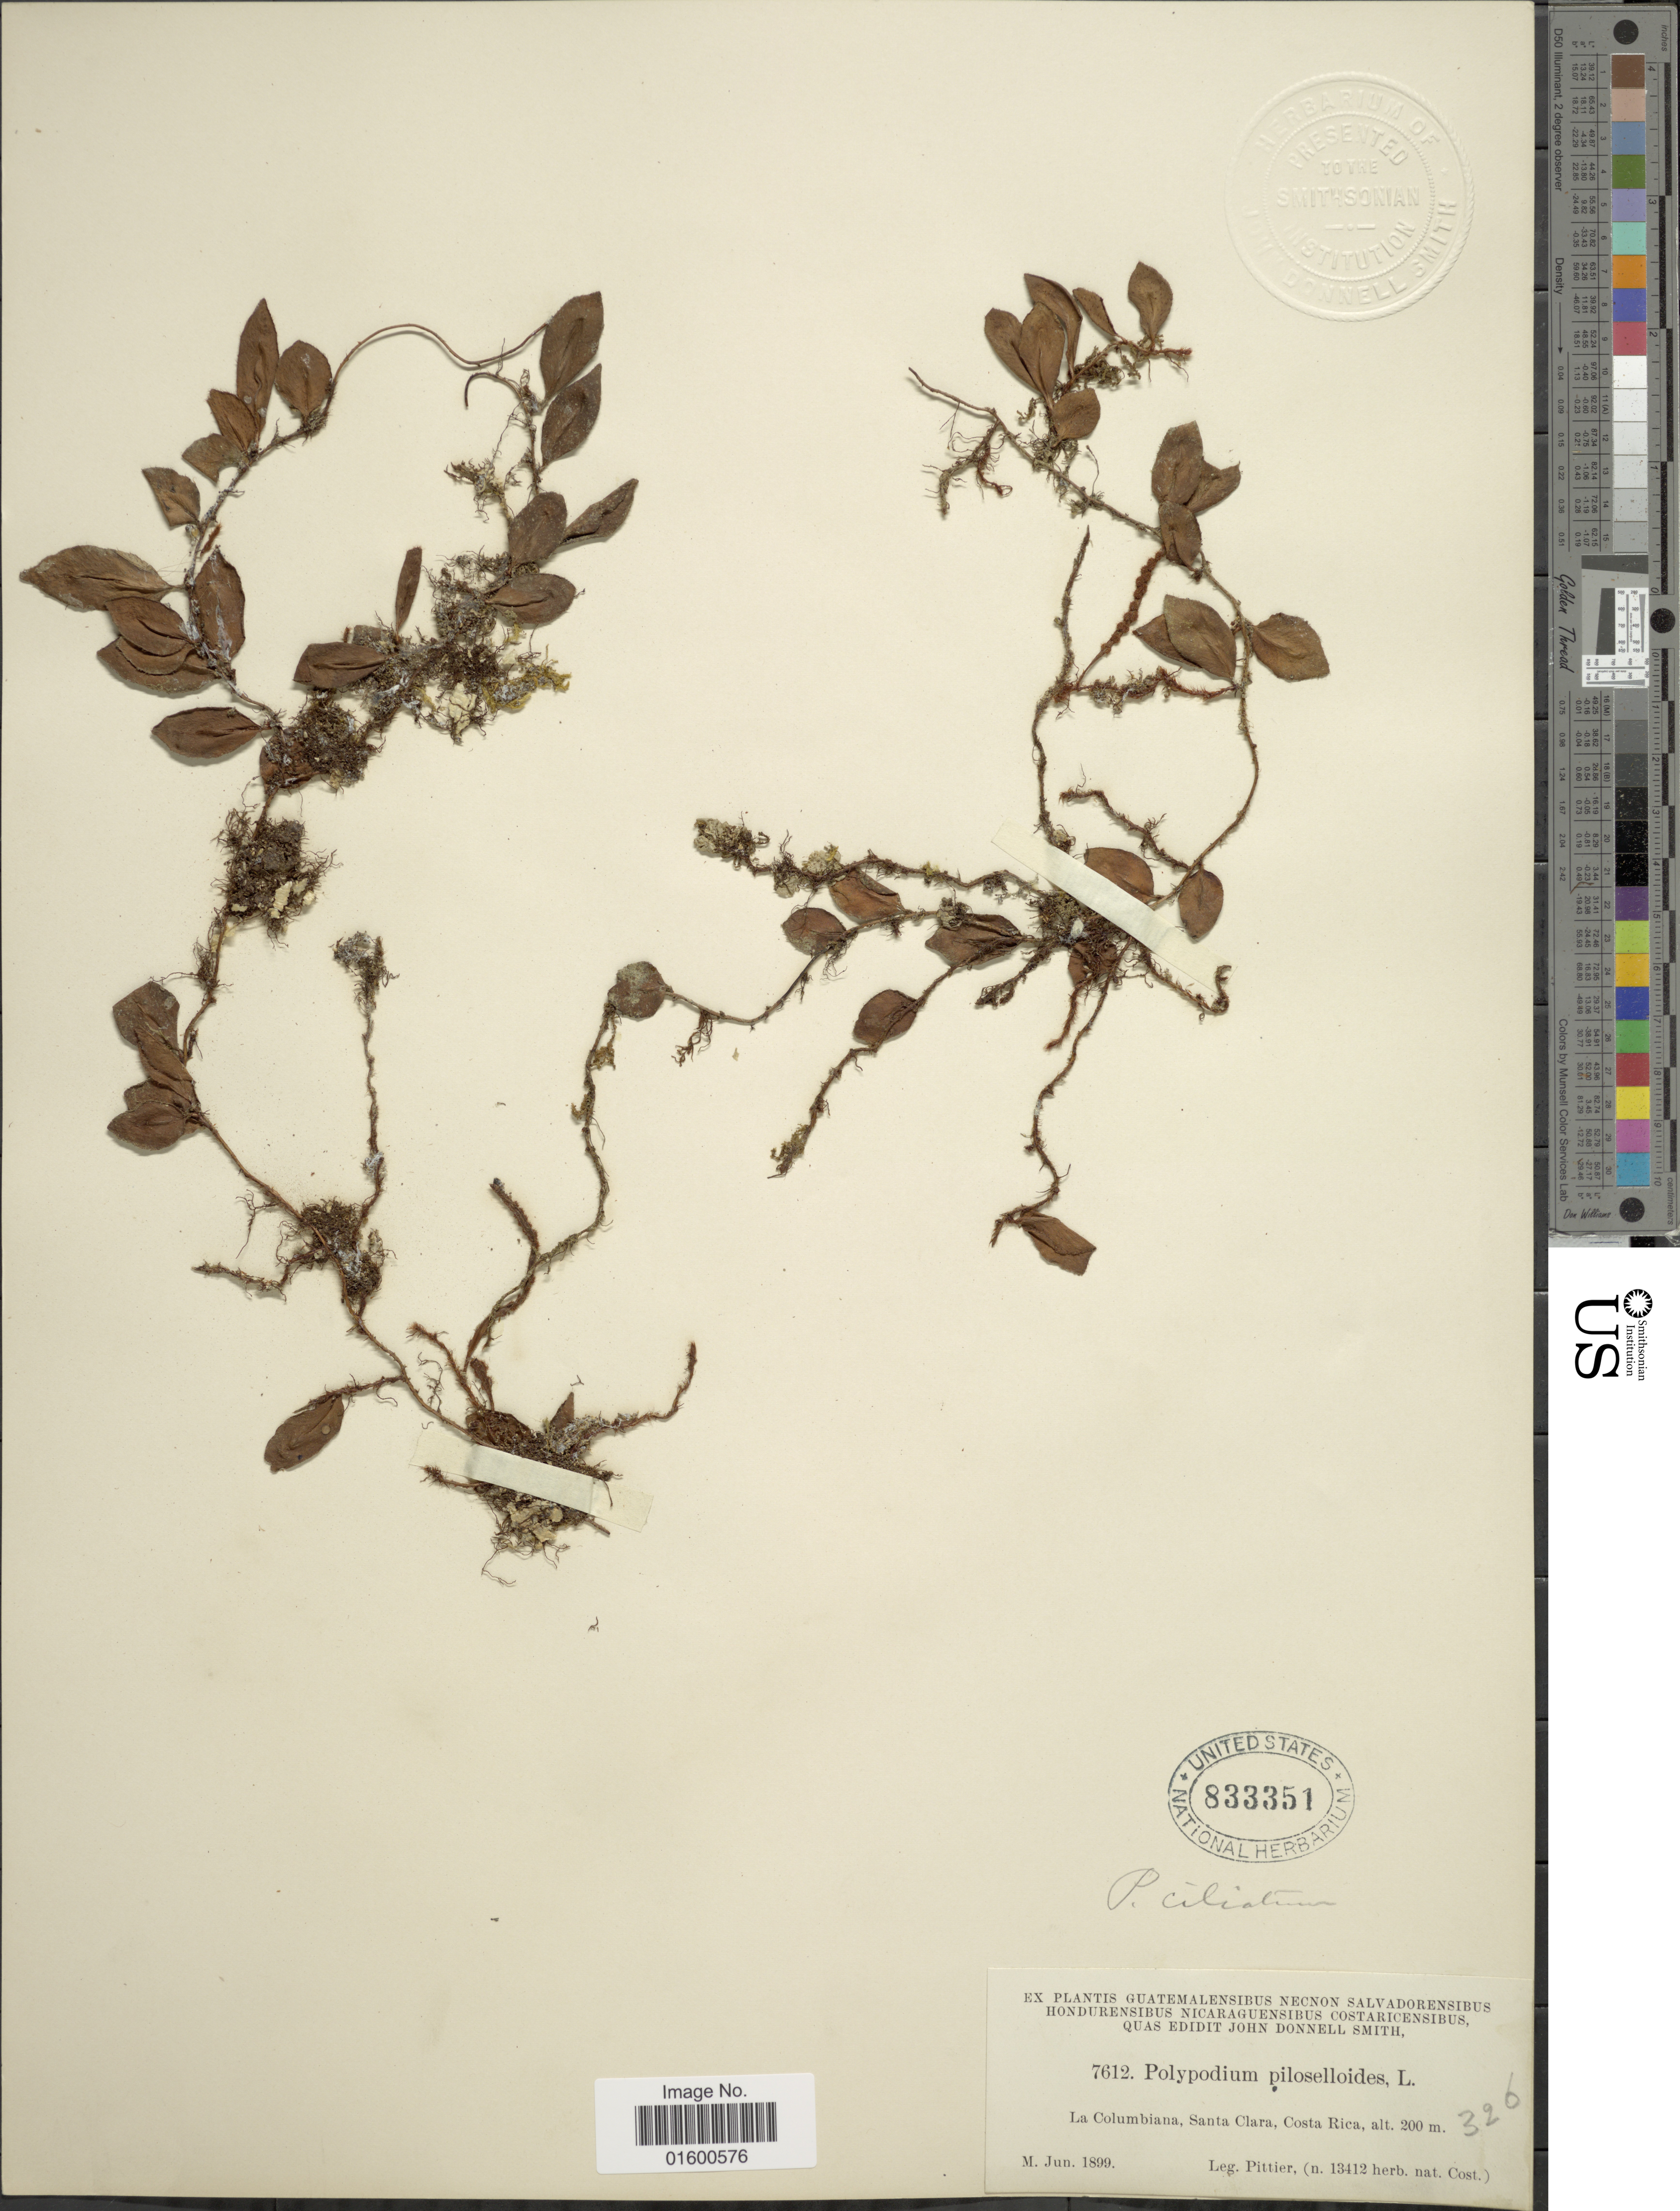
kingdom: Plantae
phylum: Tracheophyta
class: Polypodiopsida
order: Polypodiales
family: Polypodiaceae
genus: Microgramma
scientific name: Microgramma reptans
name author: (Cav.) A.R. Sm.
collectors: Pittier, --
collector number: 7612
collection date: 1899-06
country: Costa Rica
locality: La Columbiana, Santa Clara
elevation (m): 200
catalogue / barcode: US 833351